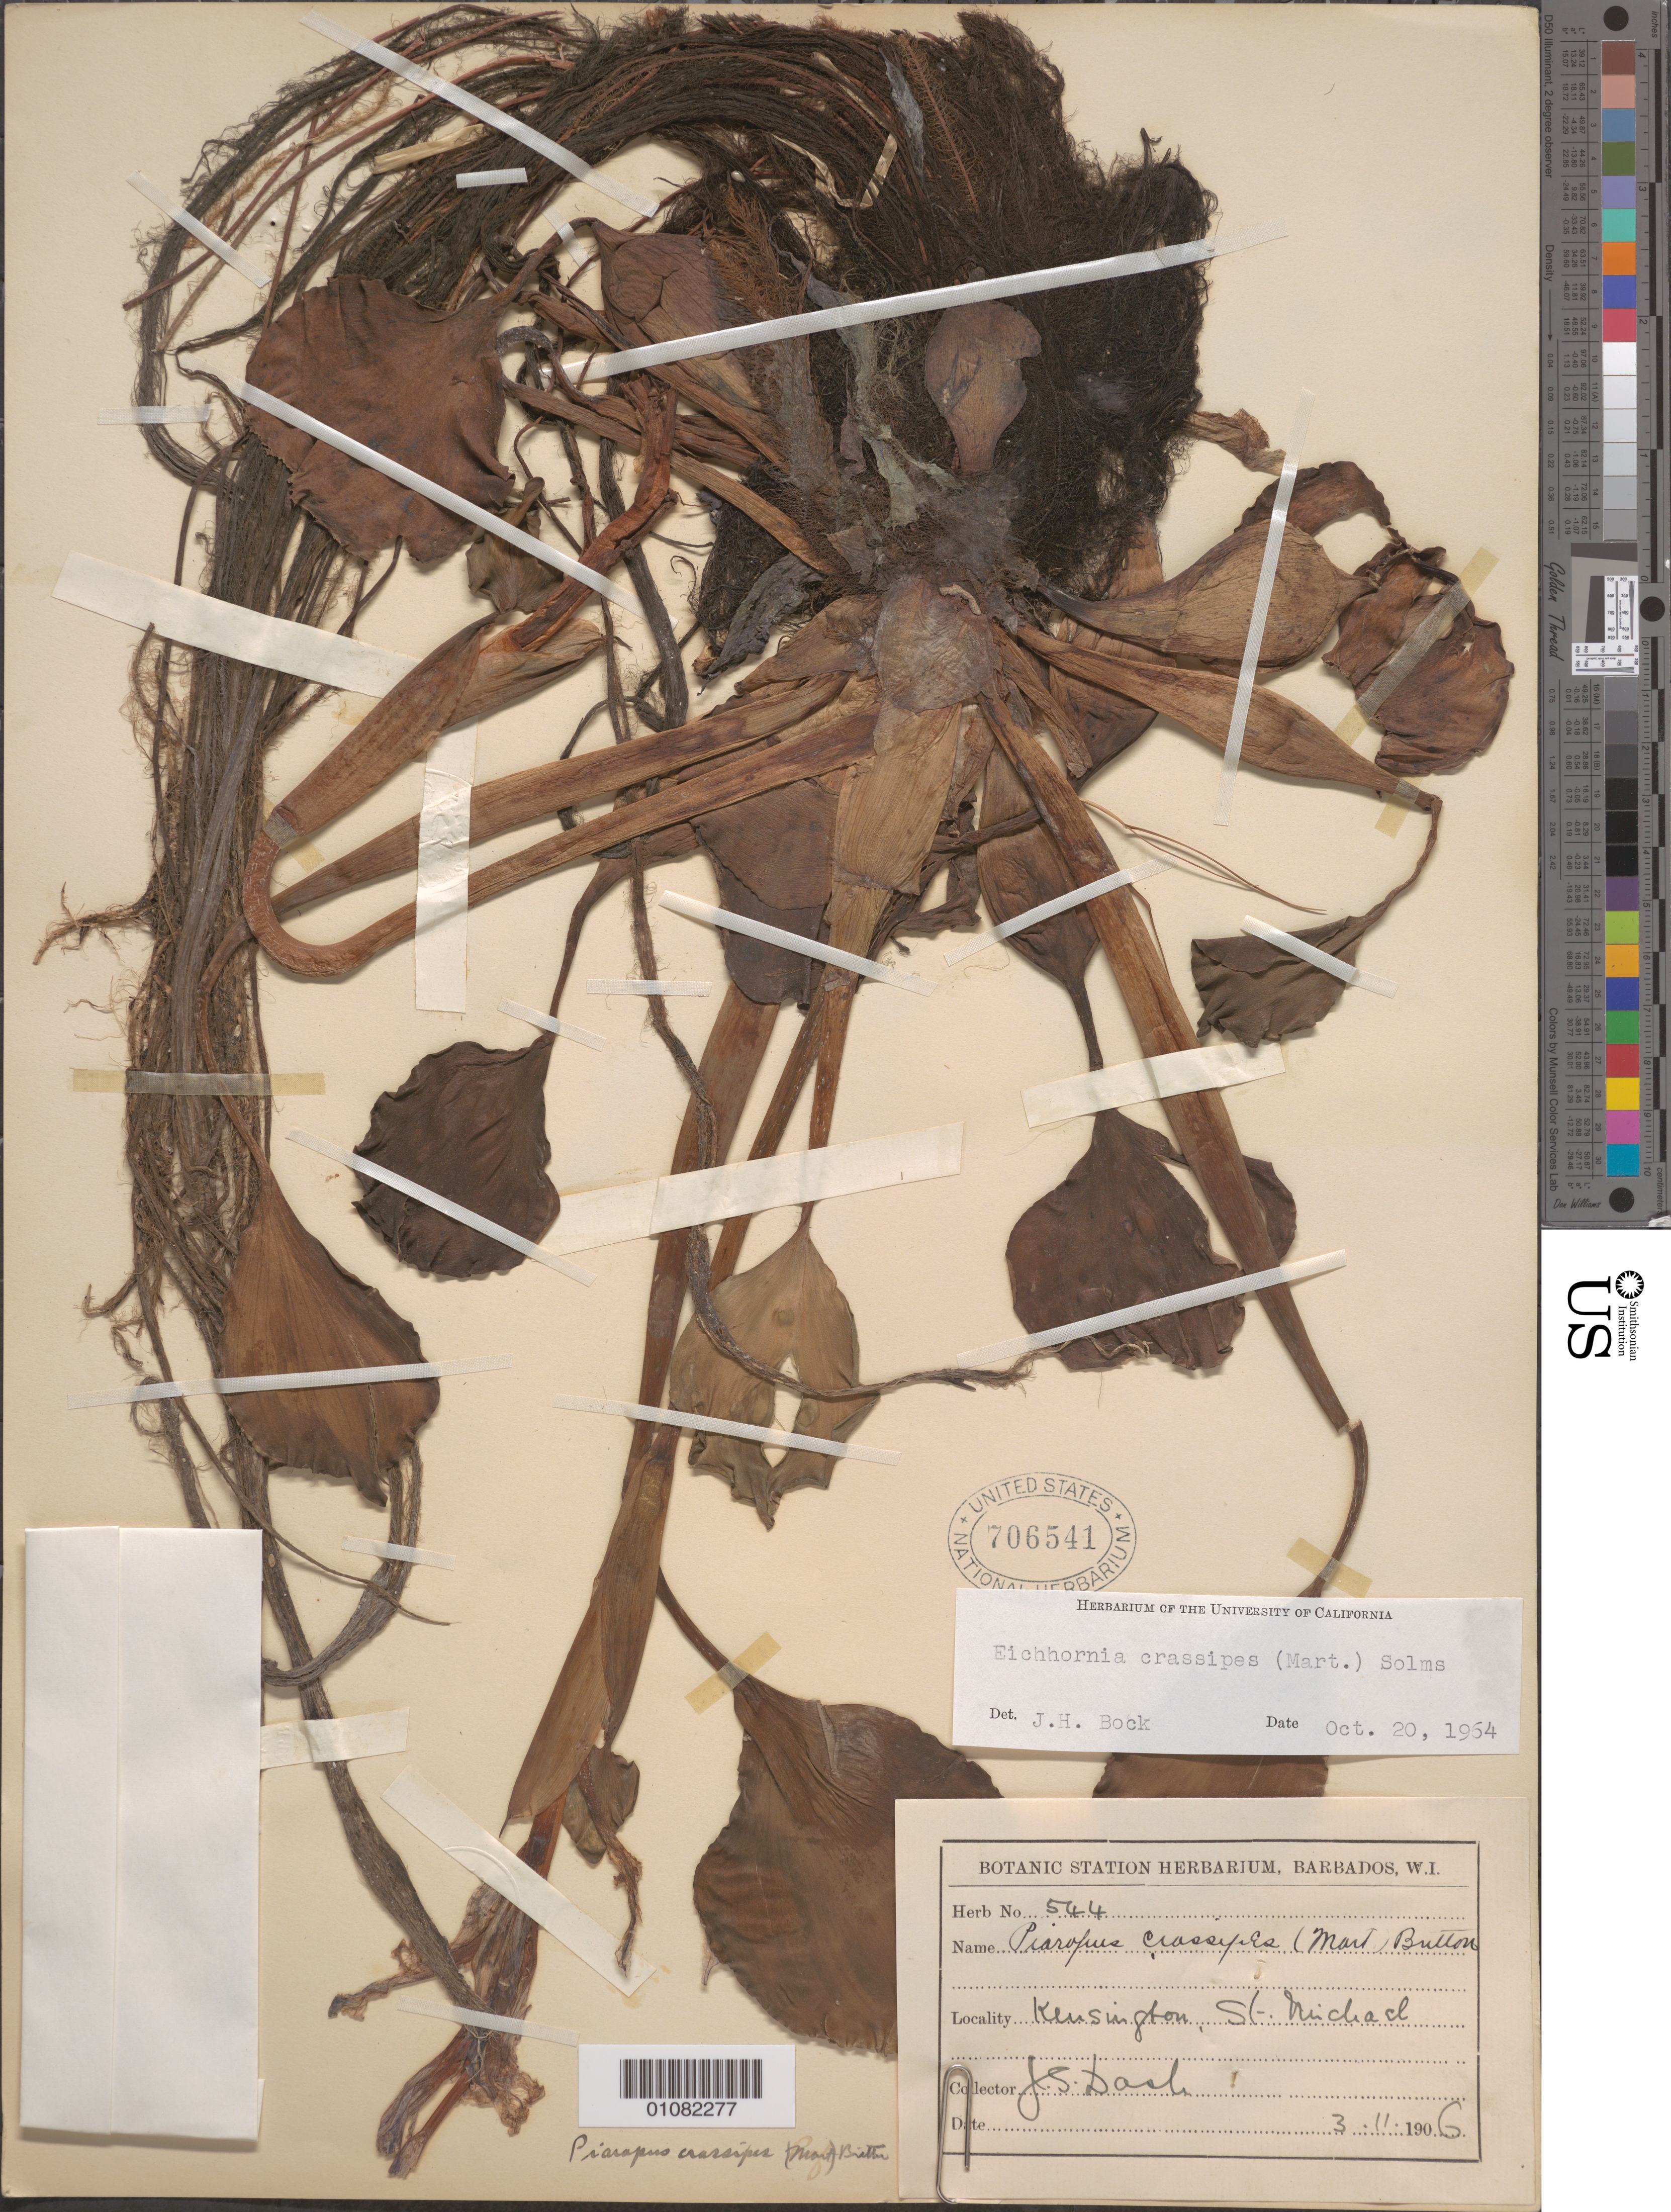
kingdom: Plantae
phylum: Tracheophyta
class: Liliopsida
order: Commelinales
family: Pontederiaceae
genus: Eichhornia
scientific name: Eichhornia crassipes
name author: (Mart.) Solms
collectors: J. Dash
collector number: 544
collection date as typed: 03 Nov 1906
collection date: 1906-11-03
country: Barbados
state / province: Saint Michael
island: Barbados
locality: Kensington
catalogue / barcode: US 706541